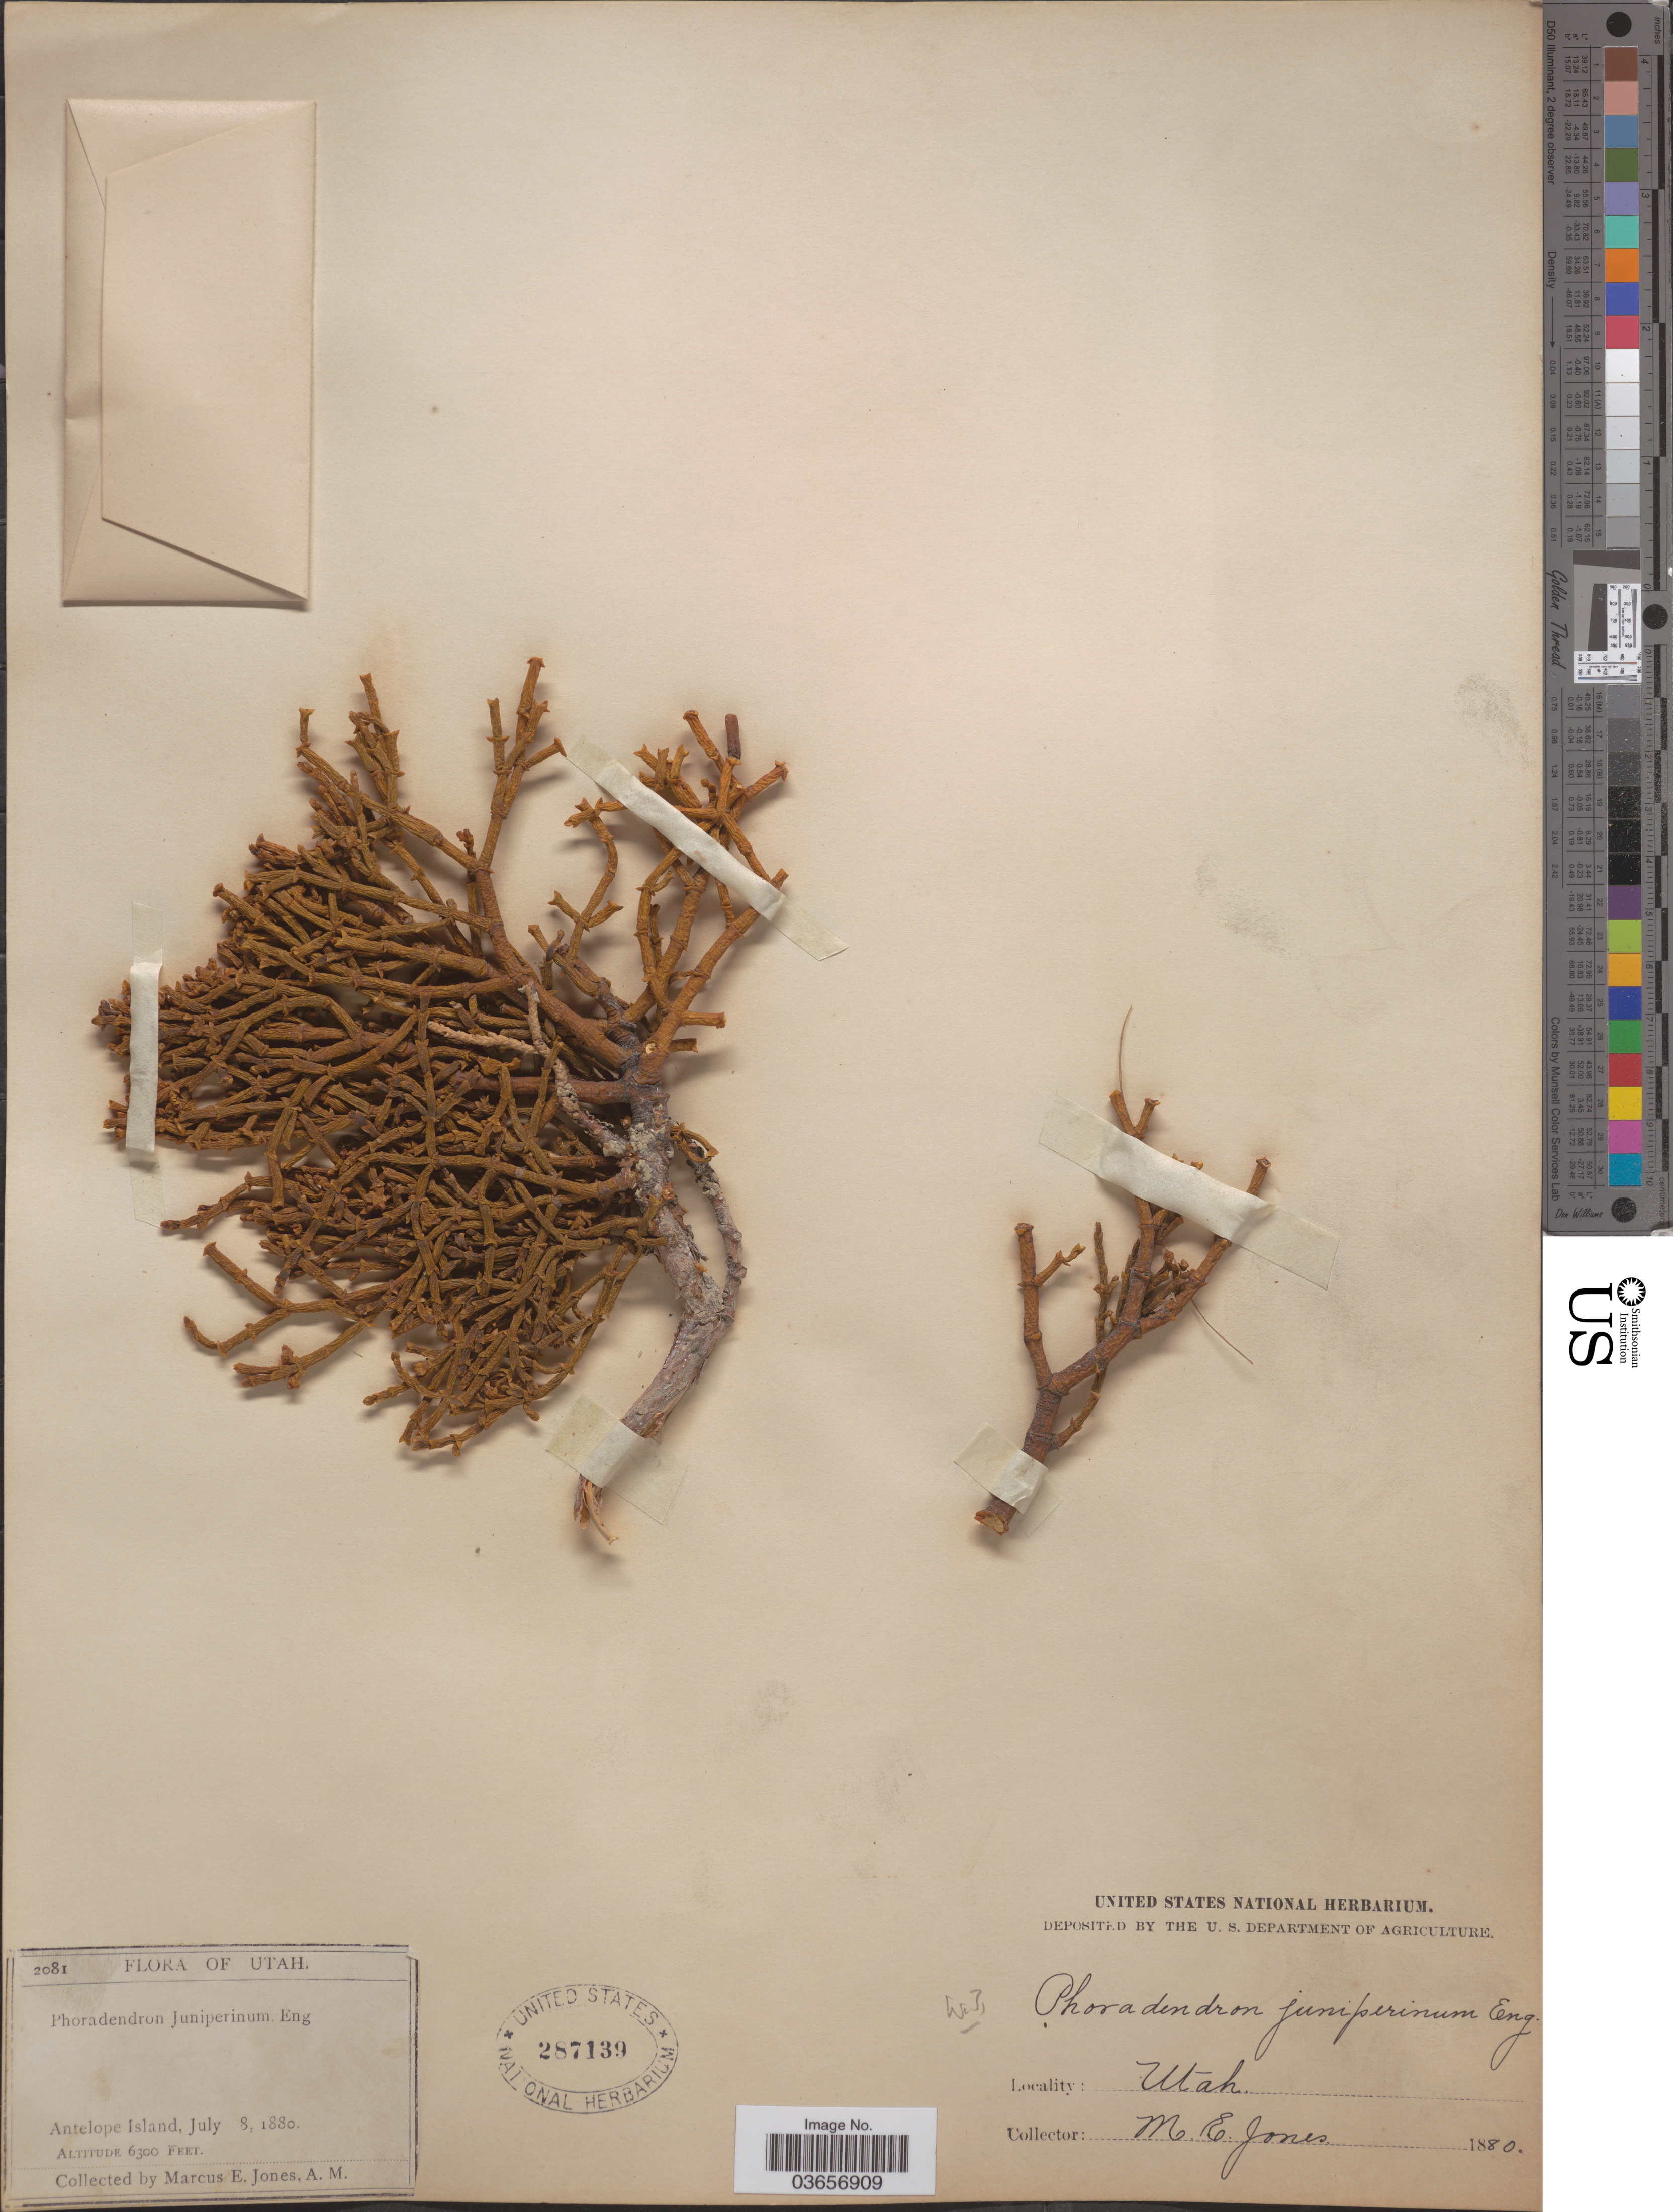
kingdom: Plantae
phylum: Tracheophyta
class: Magnoliopsida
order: Santalales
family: Viscaceae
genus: Phoradendron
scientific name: Phoradendron juniperinum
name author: Engelm. ex A. Gray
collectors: M. E. Jones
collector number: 2081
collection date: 1880-07-08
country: United States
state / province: Utah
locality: Antelope Island.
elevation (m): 1920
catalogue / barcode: US 287139